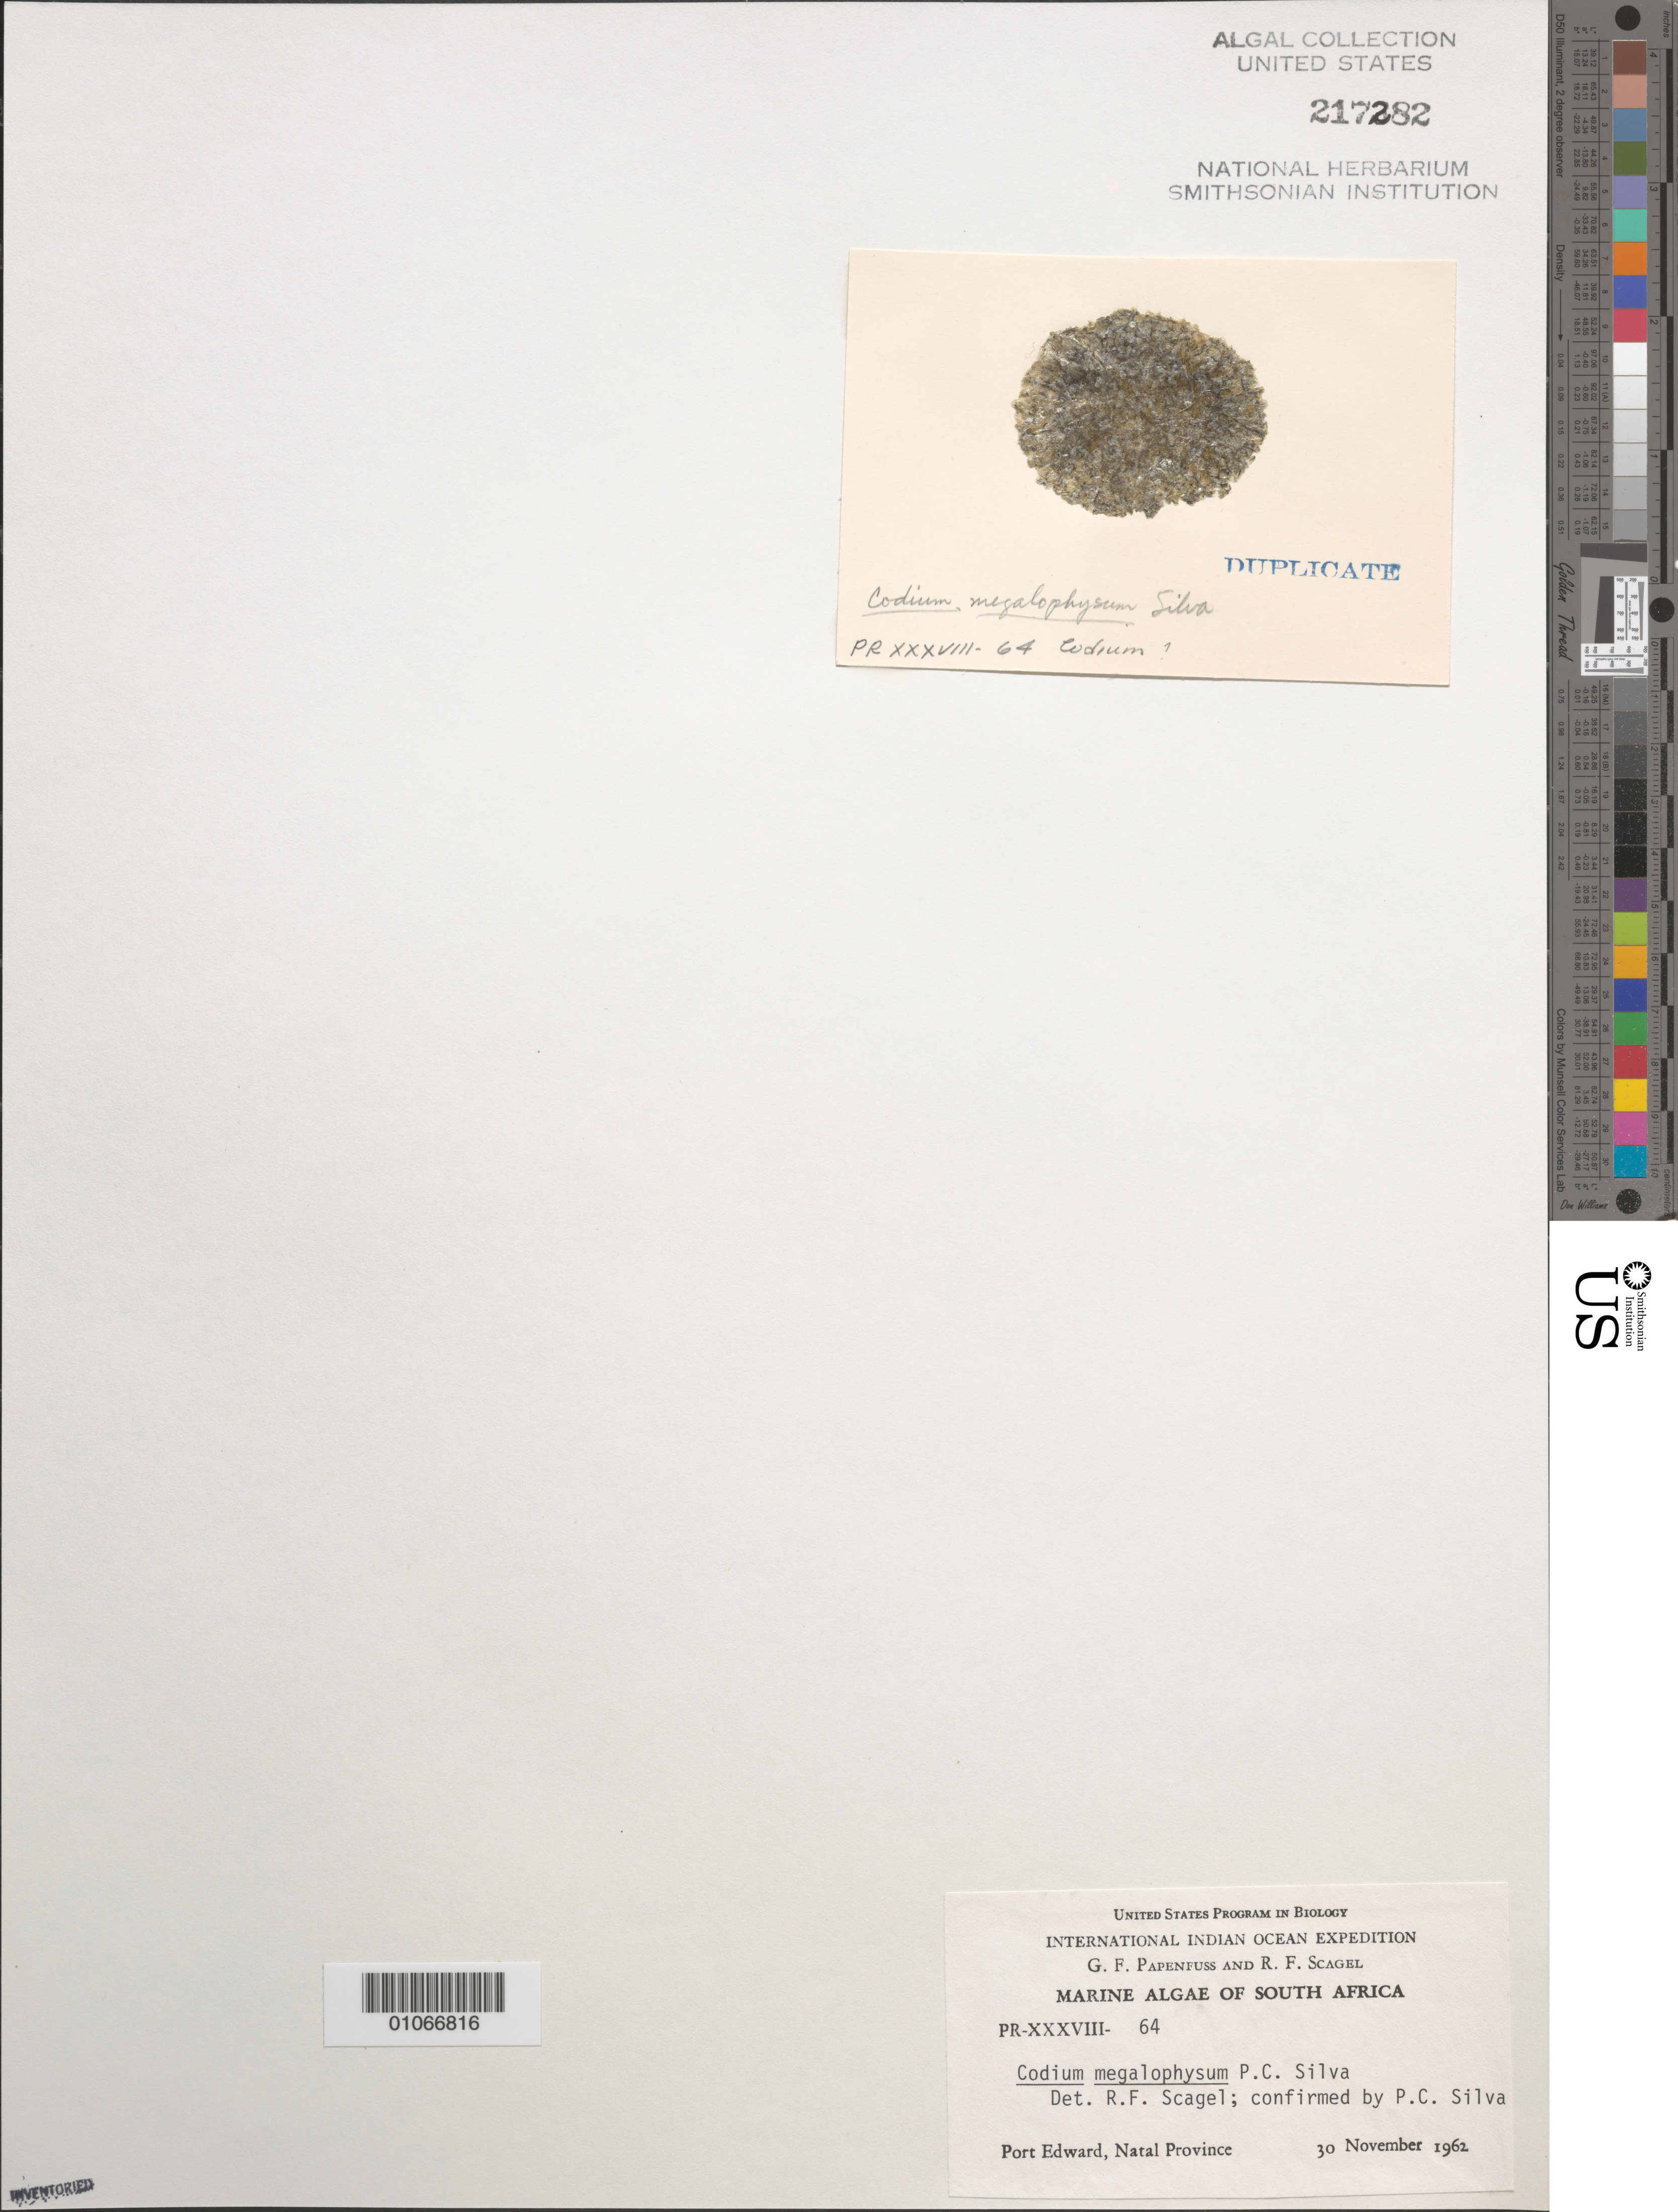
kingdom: Plantae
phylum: Chlorophyta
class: Ulvophyceae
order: Bryopsidales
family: Codiaceae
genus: Codium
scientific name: Codium megalophysum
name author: P.C. Silva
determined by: Scagel, R. F.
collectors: G. Papenfuss & R. F. Scagel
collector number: PR-XXXVIII-64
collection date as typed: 30 Nov 1962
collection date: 1962-11-30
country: South Africa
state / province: KwaZulu-Natal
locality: Port Edward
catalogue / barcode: US 217282